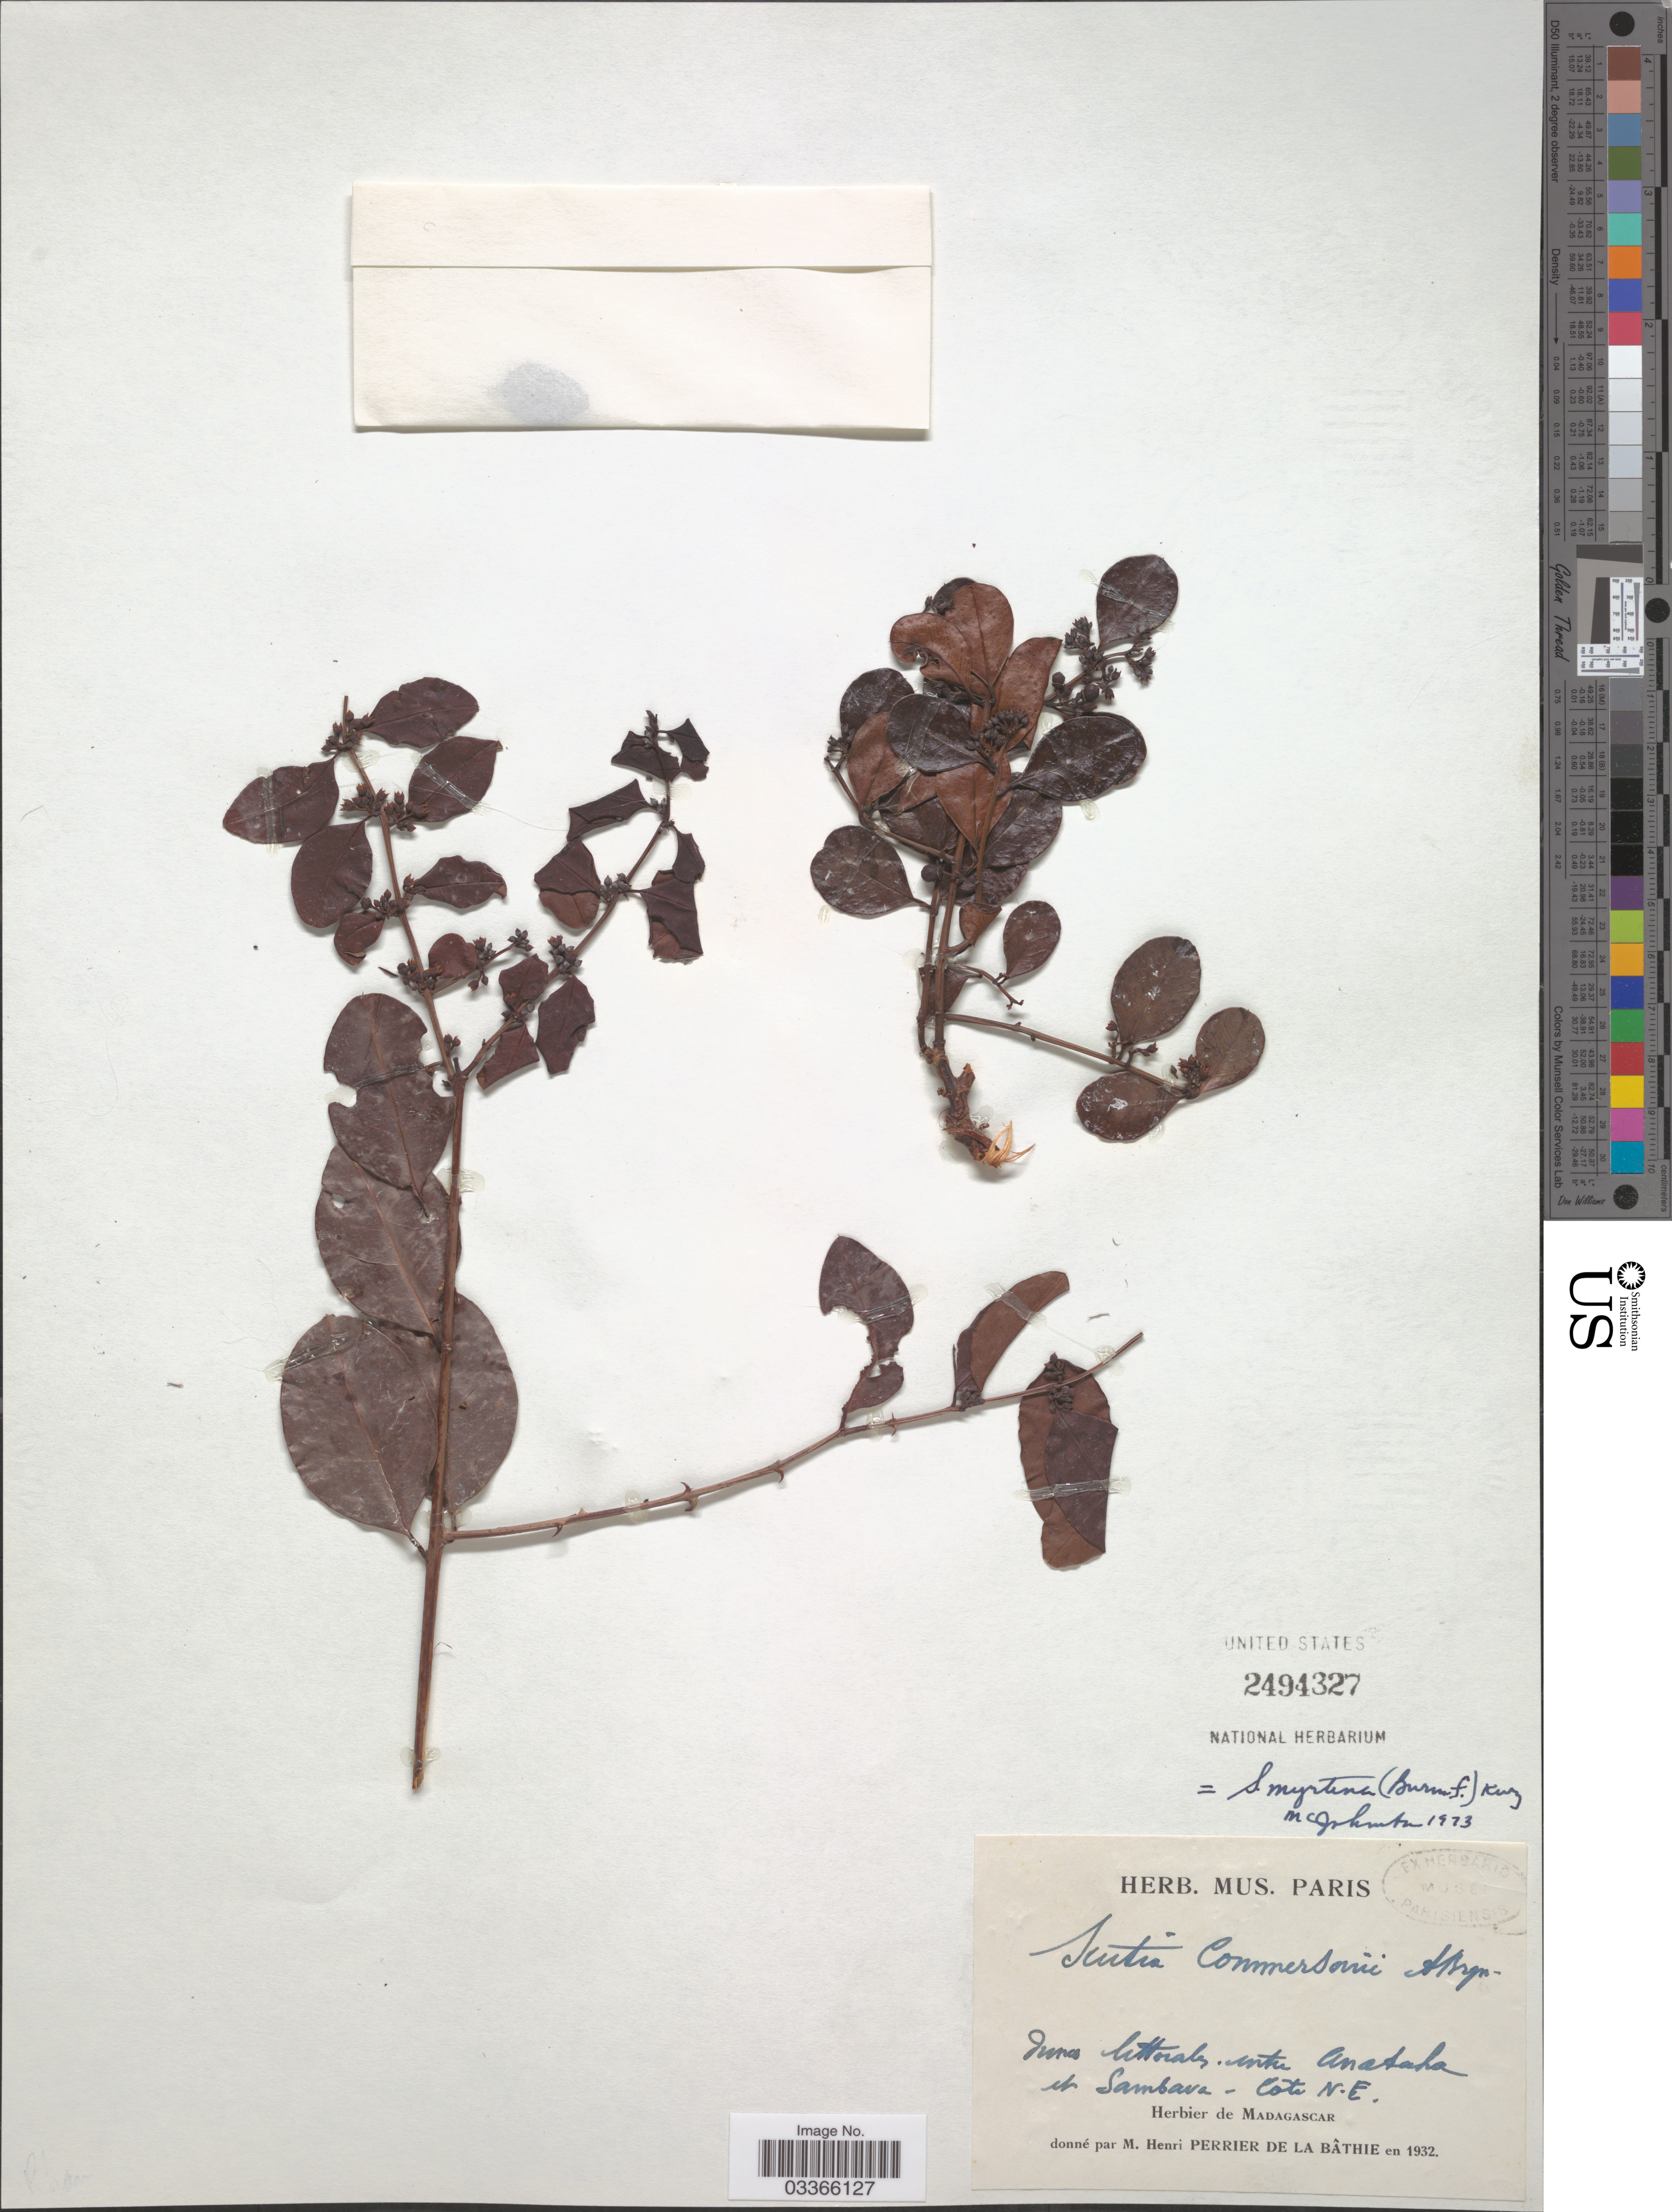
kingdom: Plantae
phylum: Tracheophyta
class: Magnoliopsida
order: Rosales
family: Rhamnaceae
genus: Scutia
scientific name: Scutia myrtina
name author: (Burm. f.) Kurz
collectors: H. Perrier de la Bâthie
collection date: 1932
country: Madagascar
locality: Dunes littorale entre Anatala [interpreted] et Sambava - Cote N.E.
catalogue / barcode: US 2494327